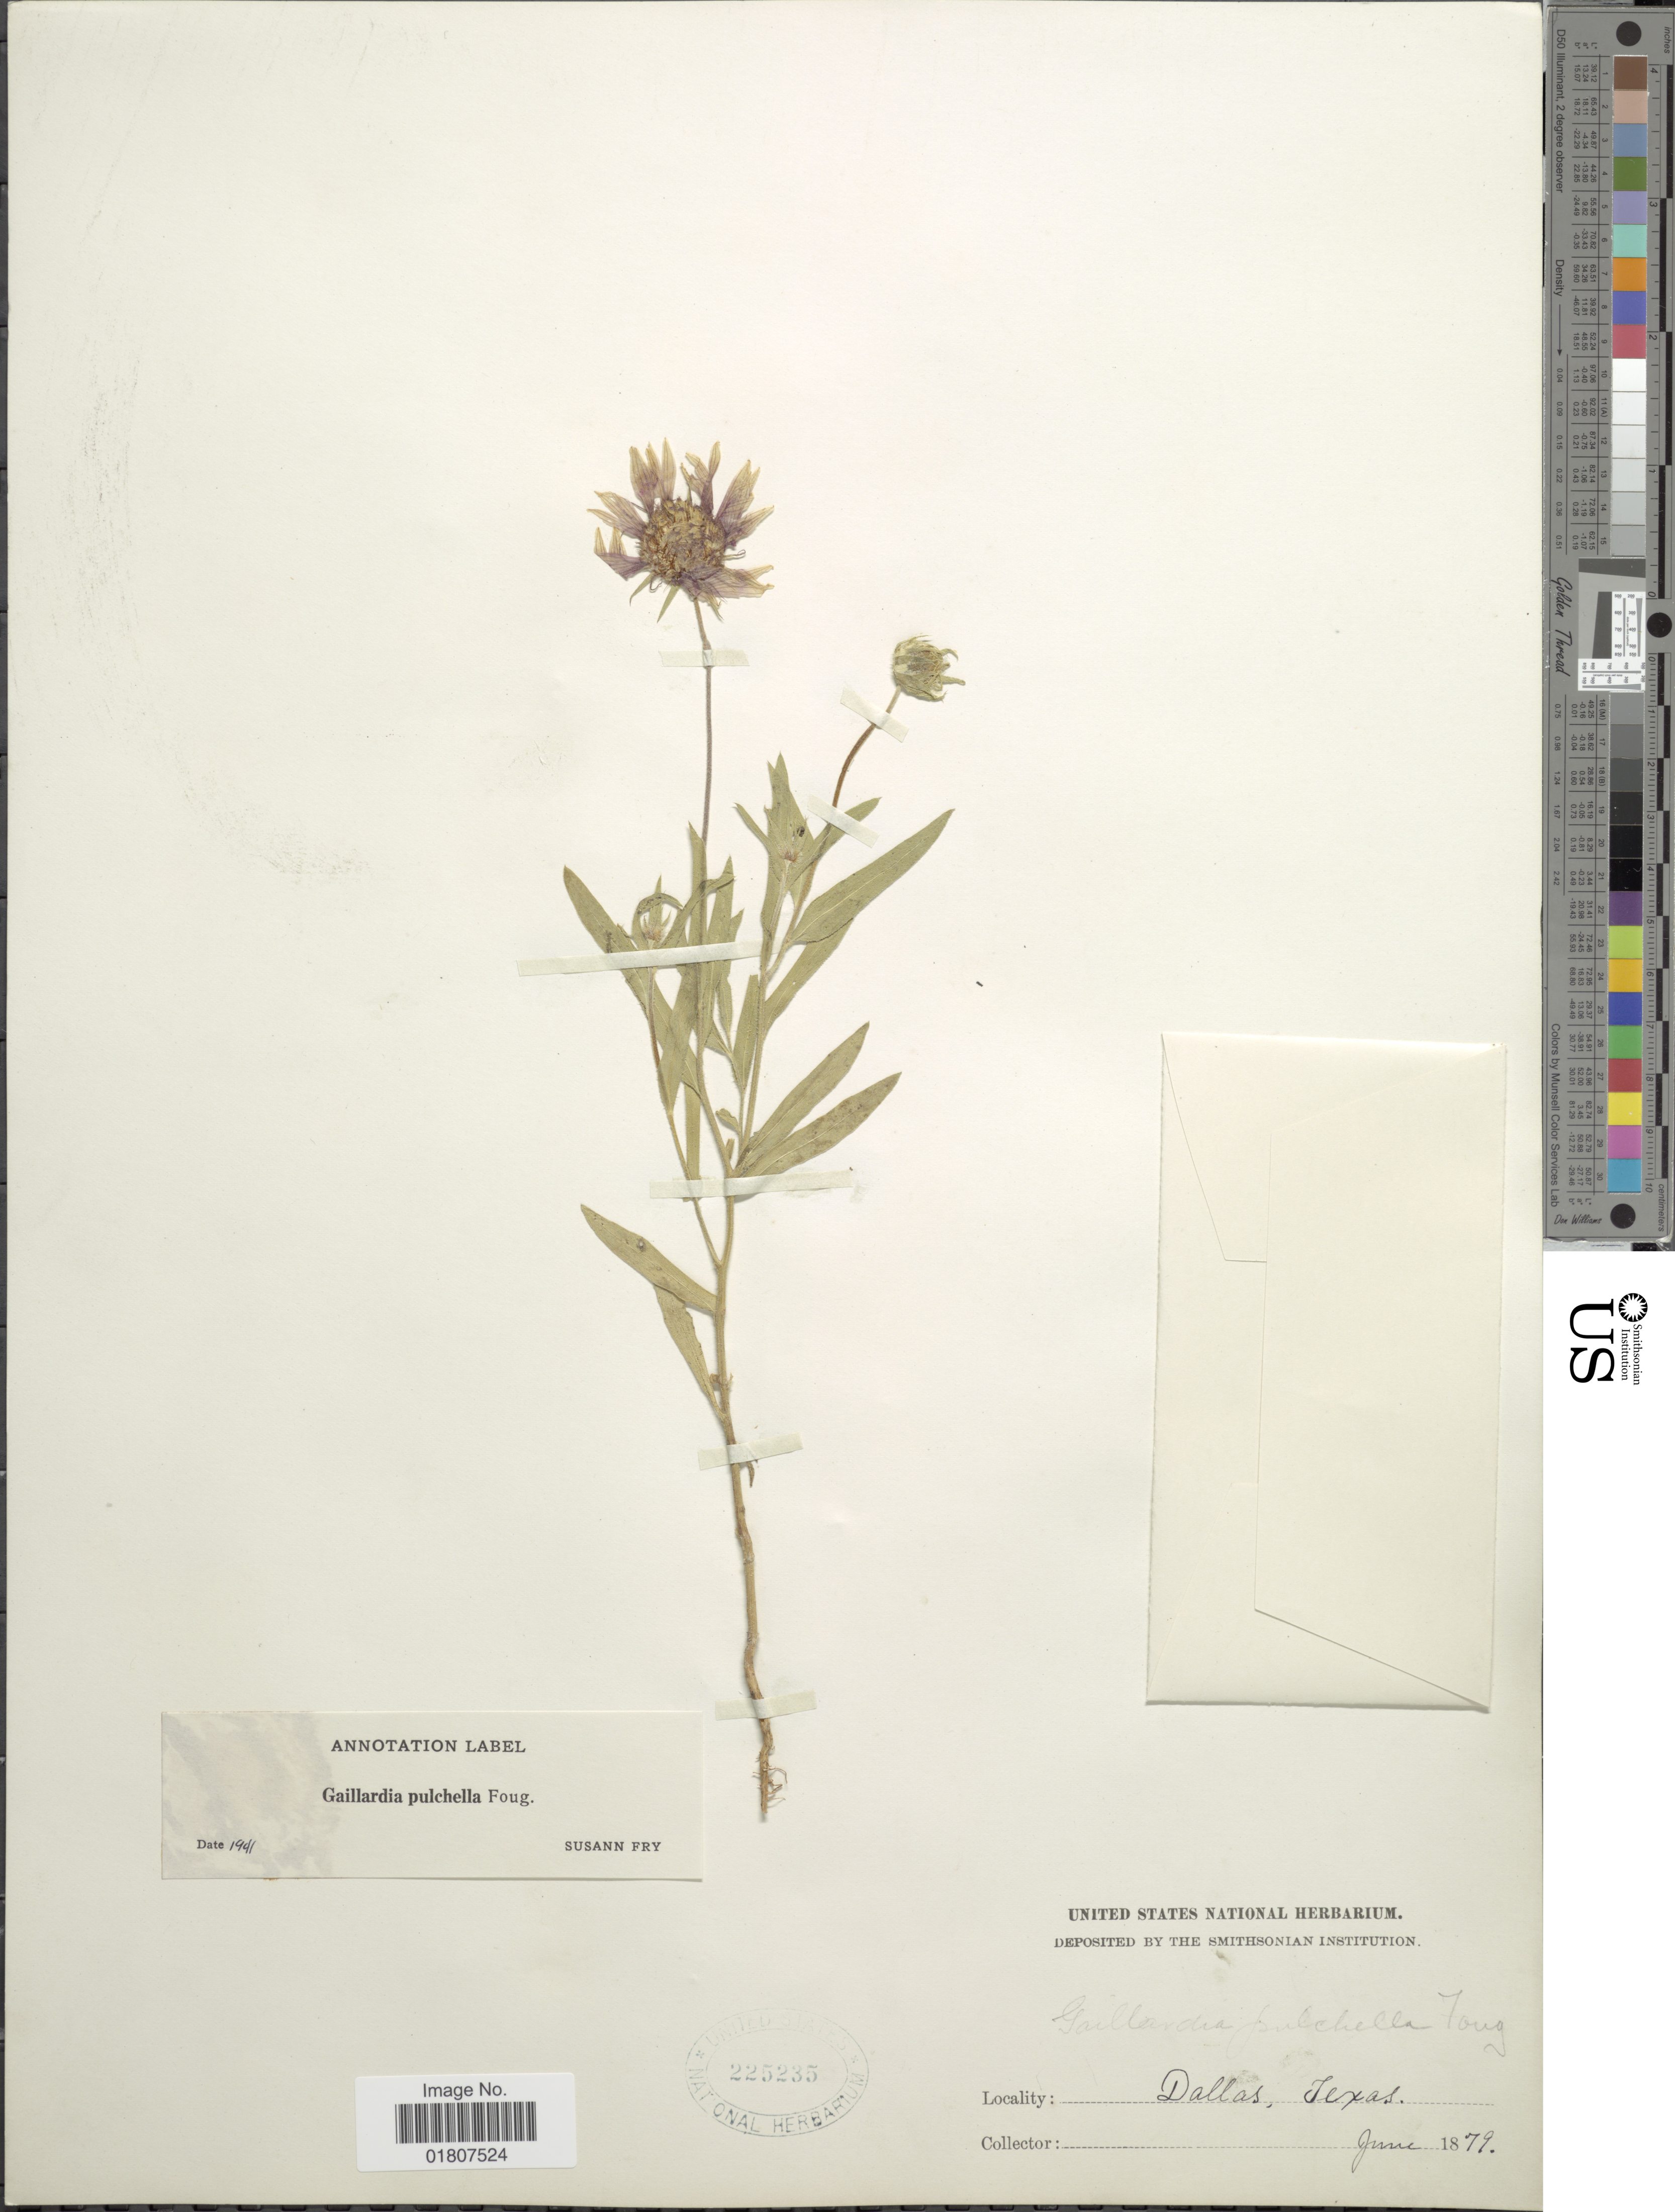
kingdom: Plantae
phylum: Tracheophyta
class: Magnoliopsida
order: Asterales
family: Asteraceae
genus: Gaillardia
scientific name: Gaillardia pulchella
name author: Foug.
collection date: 1879-06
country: United States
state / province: Texas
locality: Dallas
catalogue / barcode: US 225235